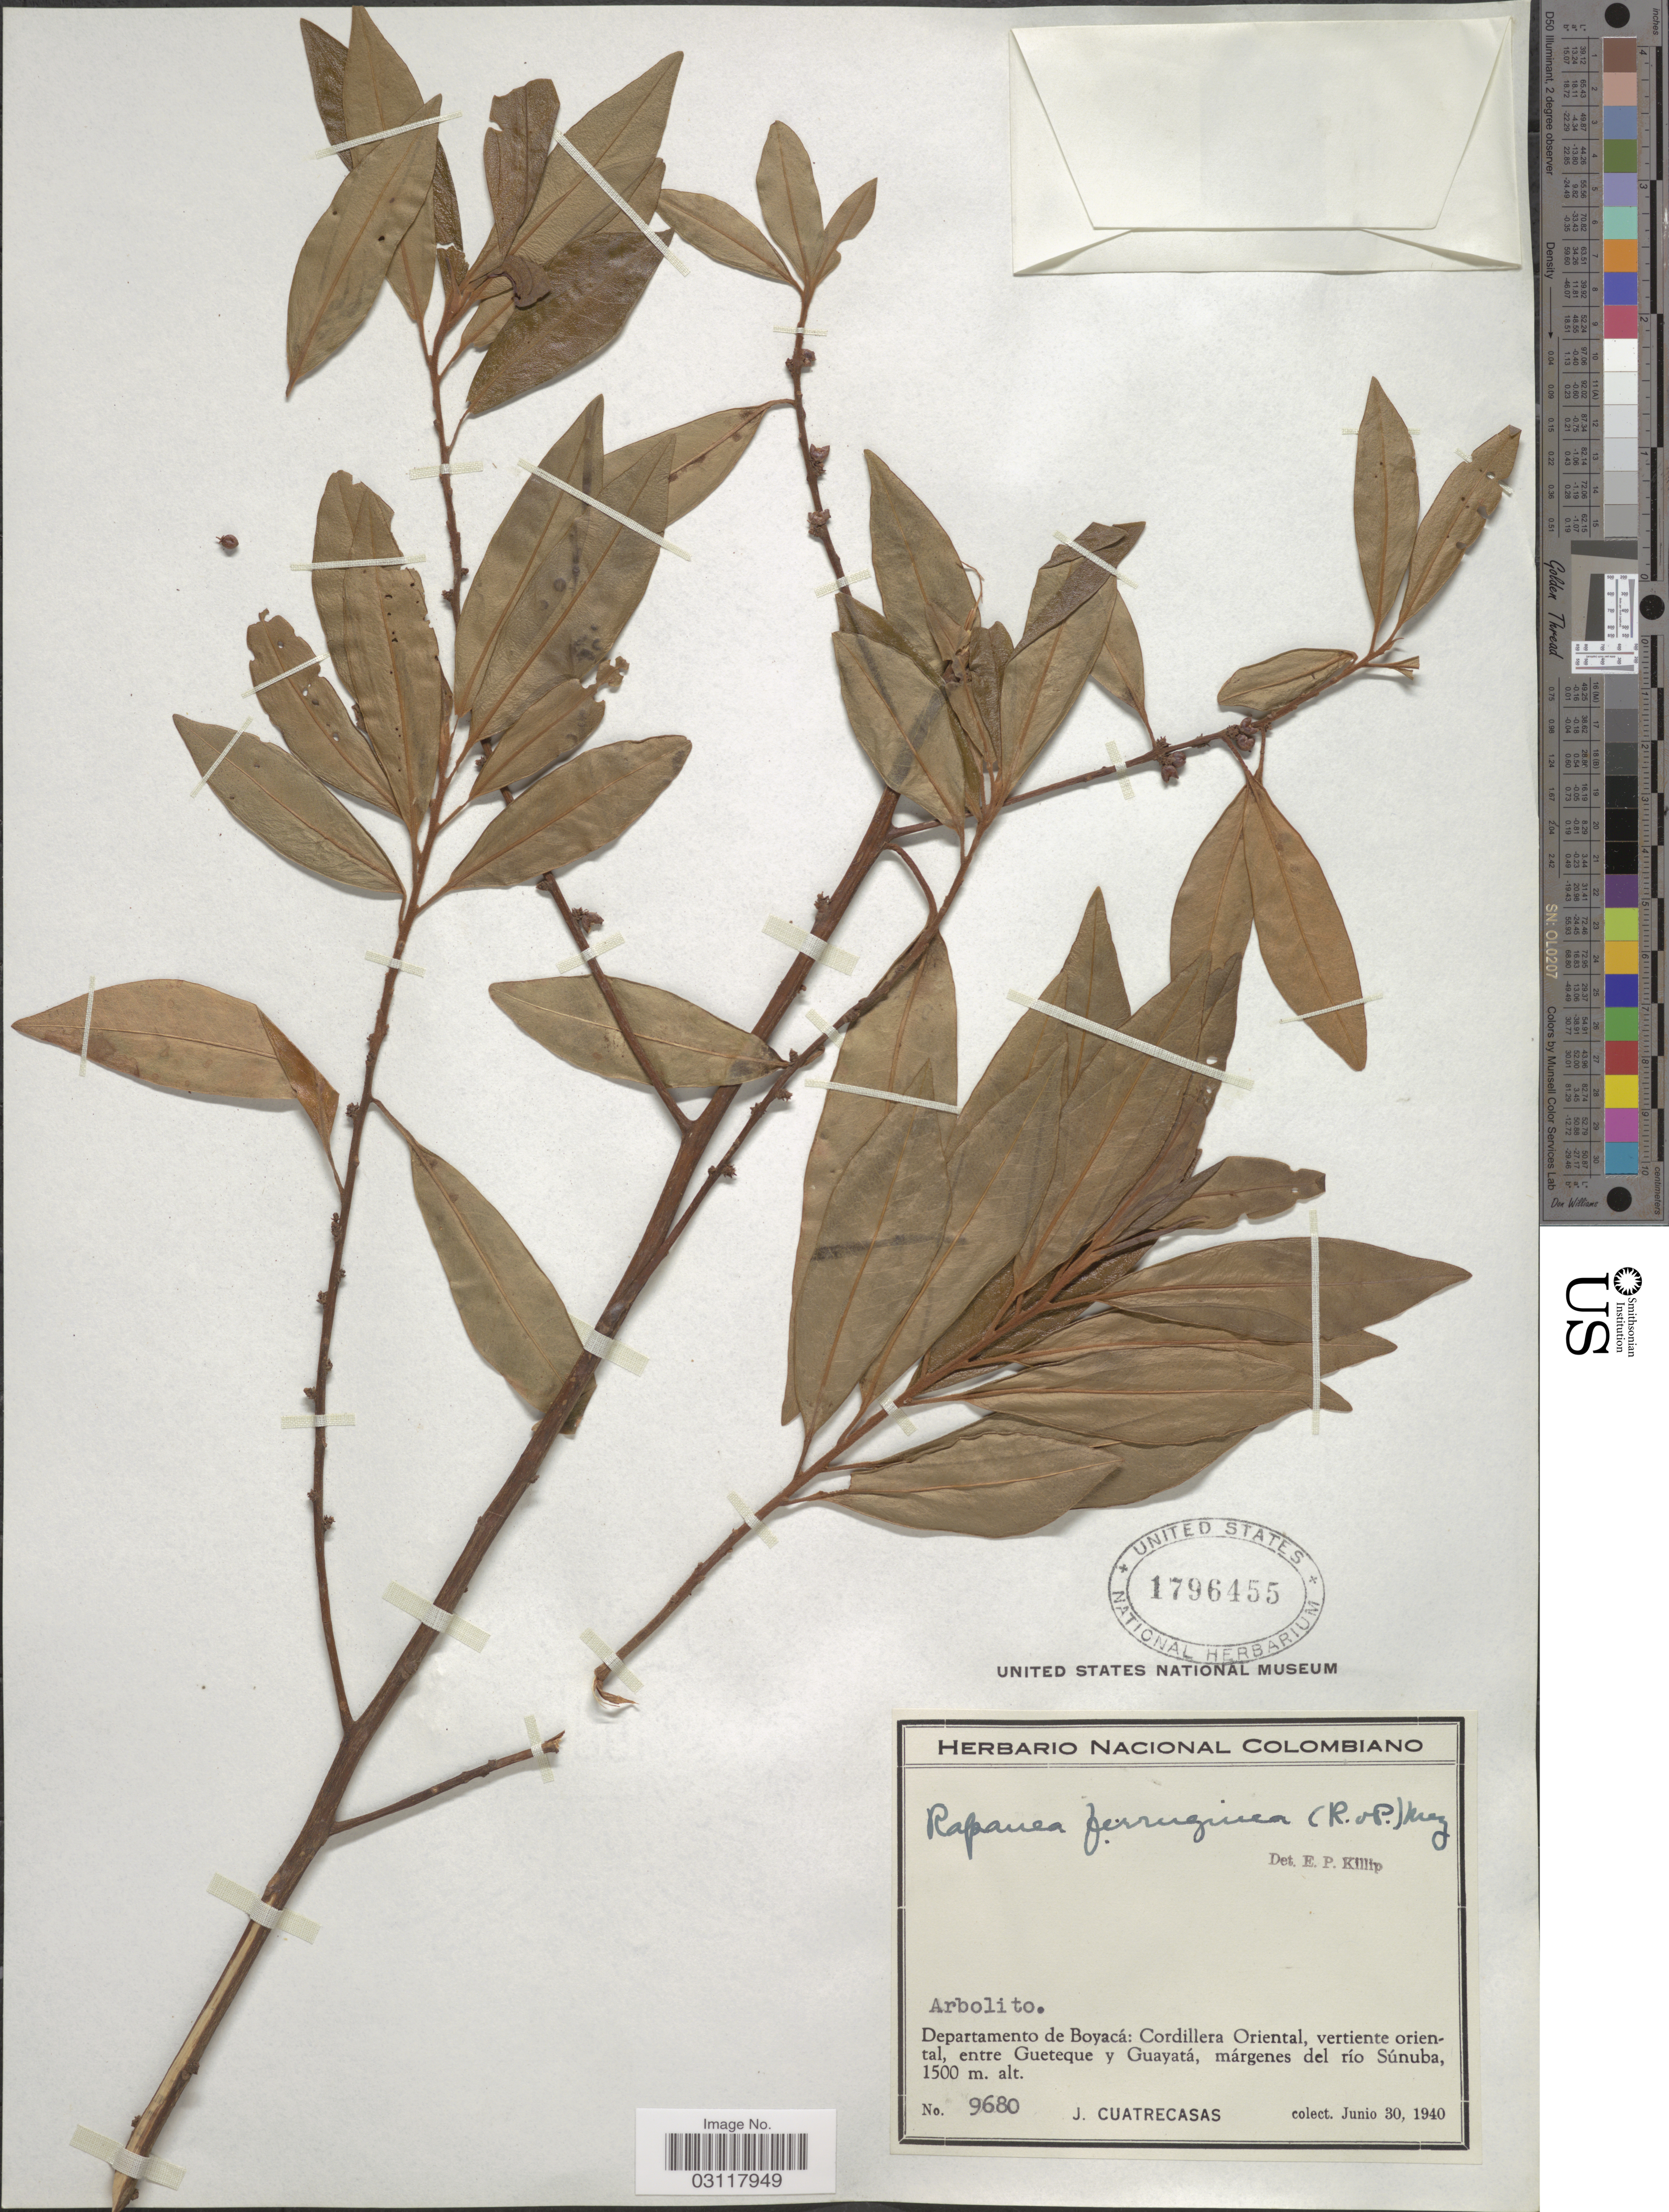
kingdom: Plantae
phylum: Tracheophyta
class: Magnoliopsida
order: Ericales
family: Primulaceae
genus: Rapanea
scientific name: Rapanea ferruginea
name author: (Ruiz & Pav.) Mez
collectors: J. Cuatrecasas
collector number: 9680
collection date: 1940-06-30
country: Colombia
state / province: Boyacá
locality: Departamento de Boyacá: Cordillera Oriental, vertiente oriental, entre Gueteque y Guayatá, márgens del río Súnuba.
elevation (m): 1500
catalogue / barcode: US 1796455